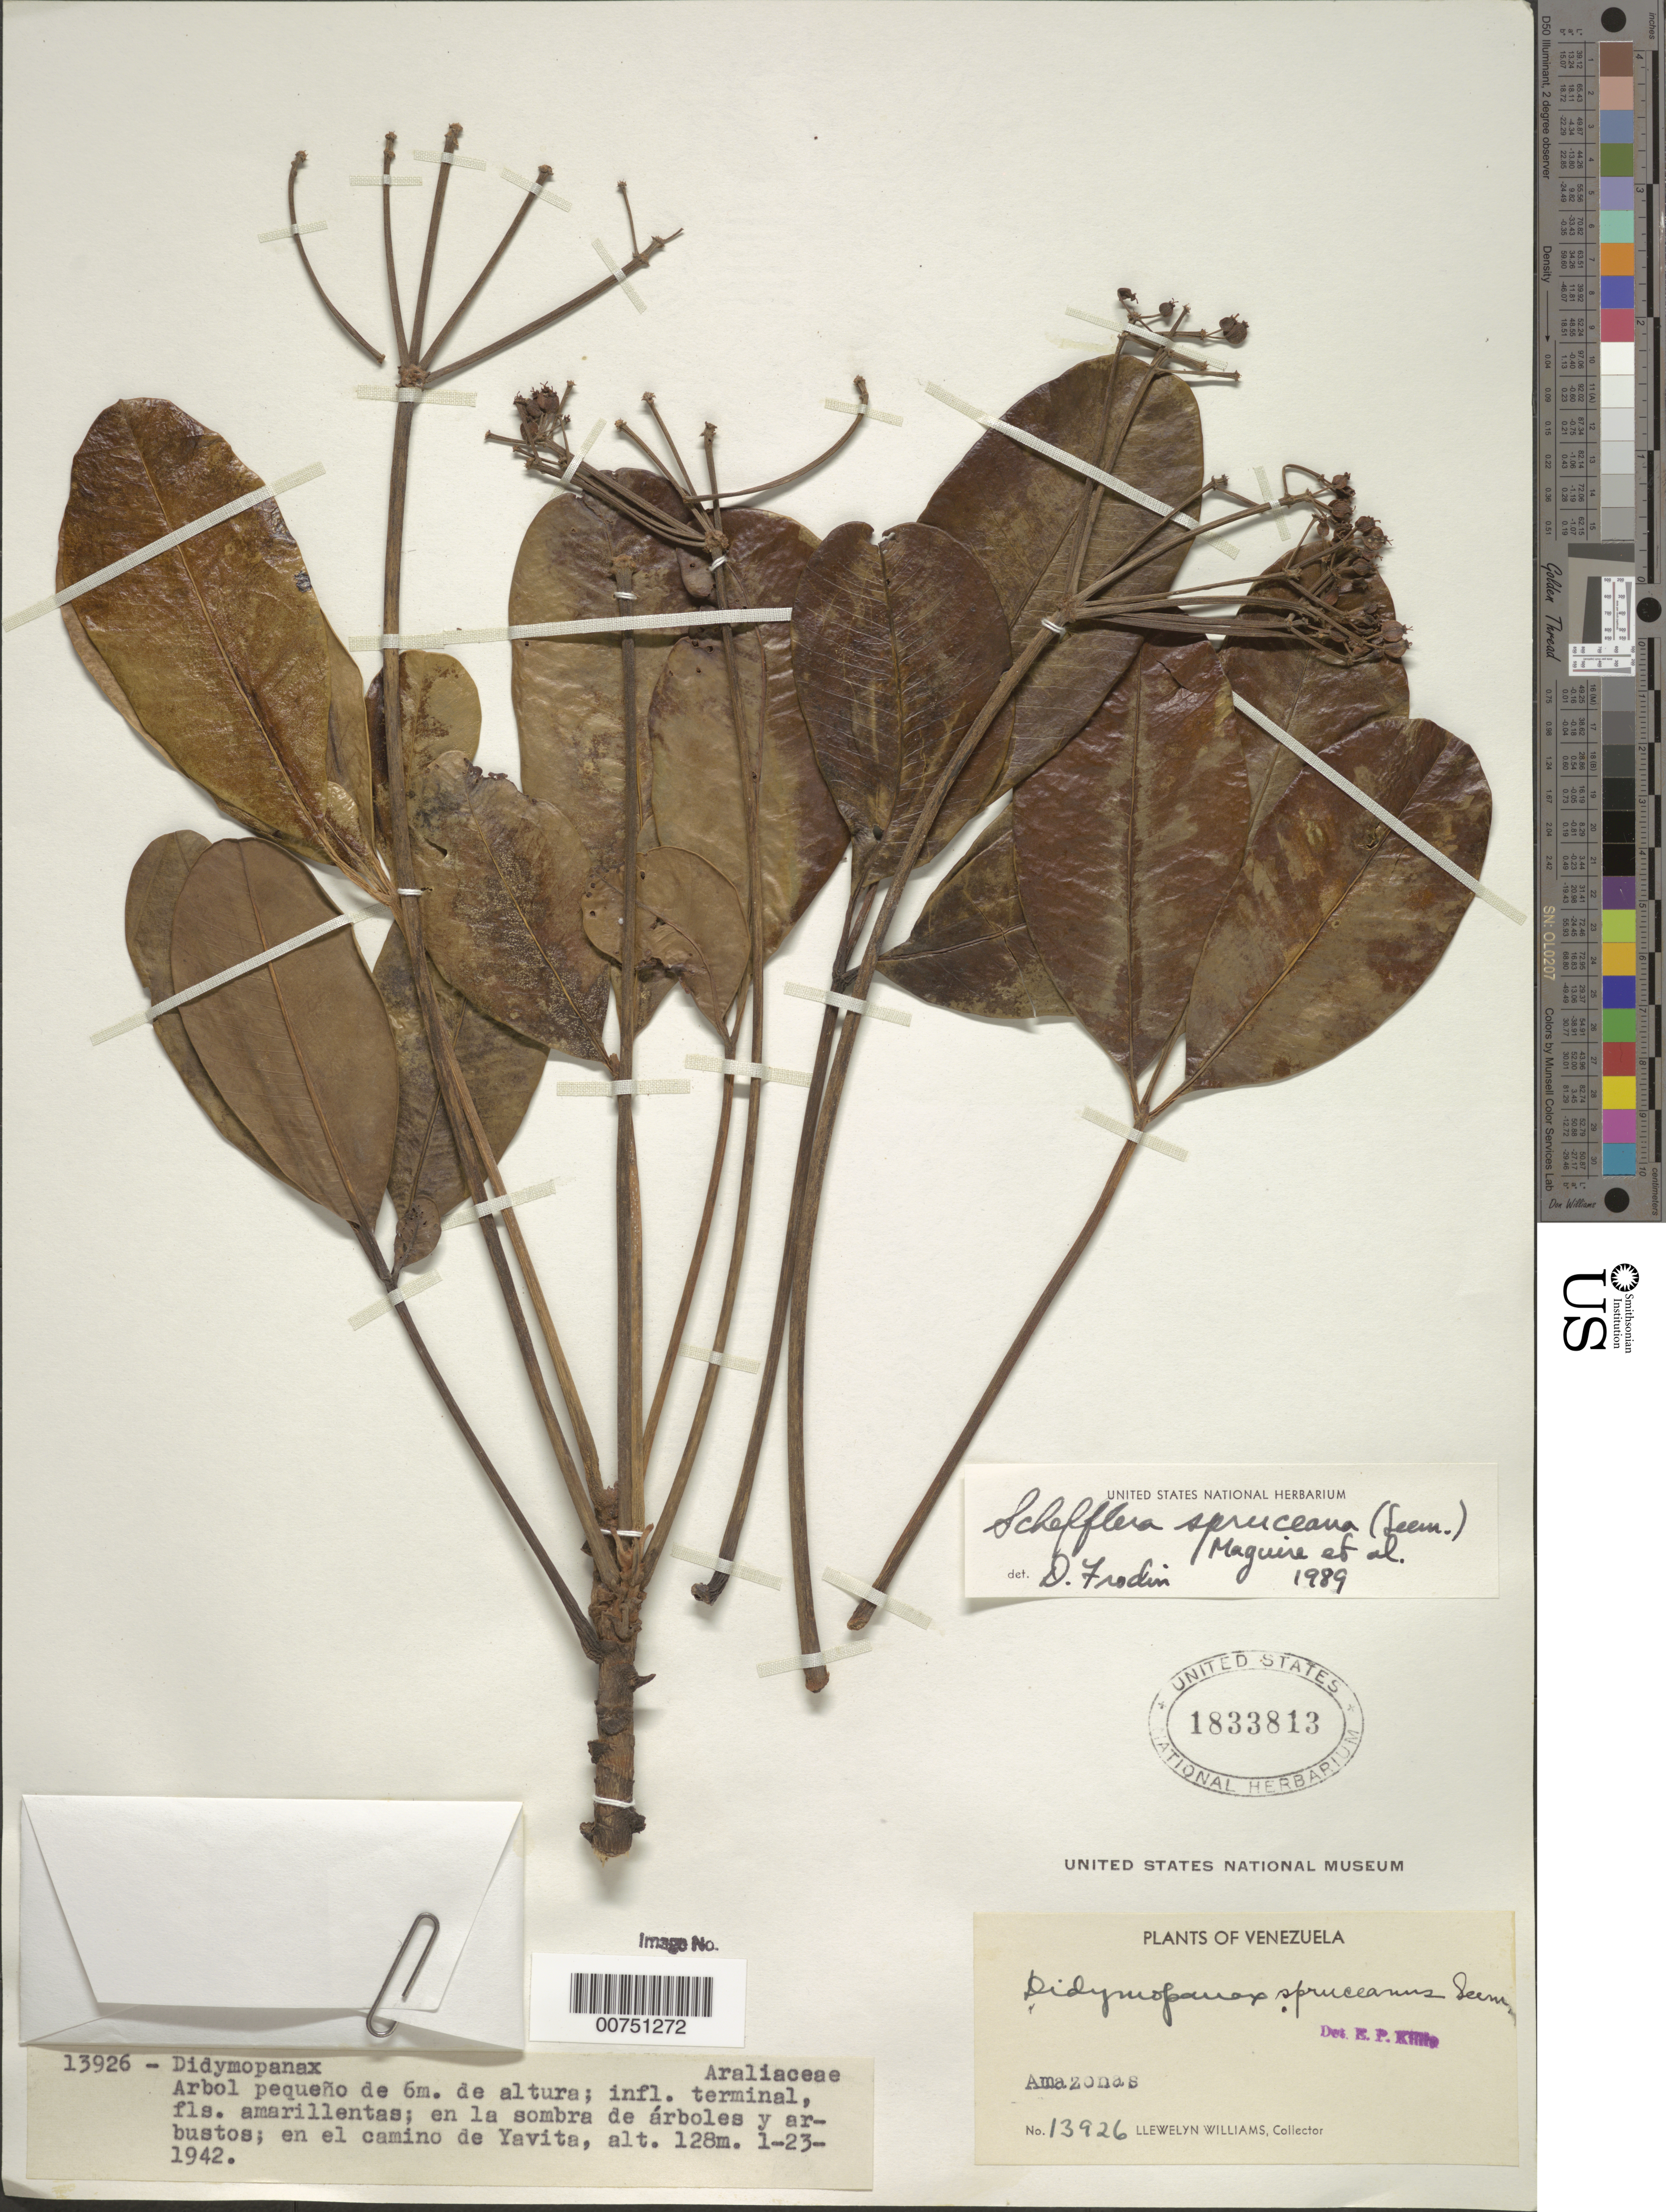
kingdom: Plantae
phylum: Tracheophyta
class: Magnoliopsida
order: Apiales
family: Araliaceae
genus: Schefflera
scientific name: Schefflera spruceana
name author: (Seem.) Maguire et al.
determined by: Frodin, D. G.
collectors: Ll. Williams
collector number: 13926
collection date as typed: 23-Jan-42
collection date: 1942-01-23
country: Venezuela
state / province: Amazonas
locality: Yavita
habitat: Sombra de arboles y arbustos; en el camino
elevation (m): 128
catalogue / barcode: US 1833813